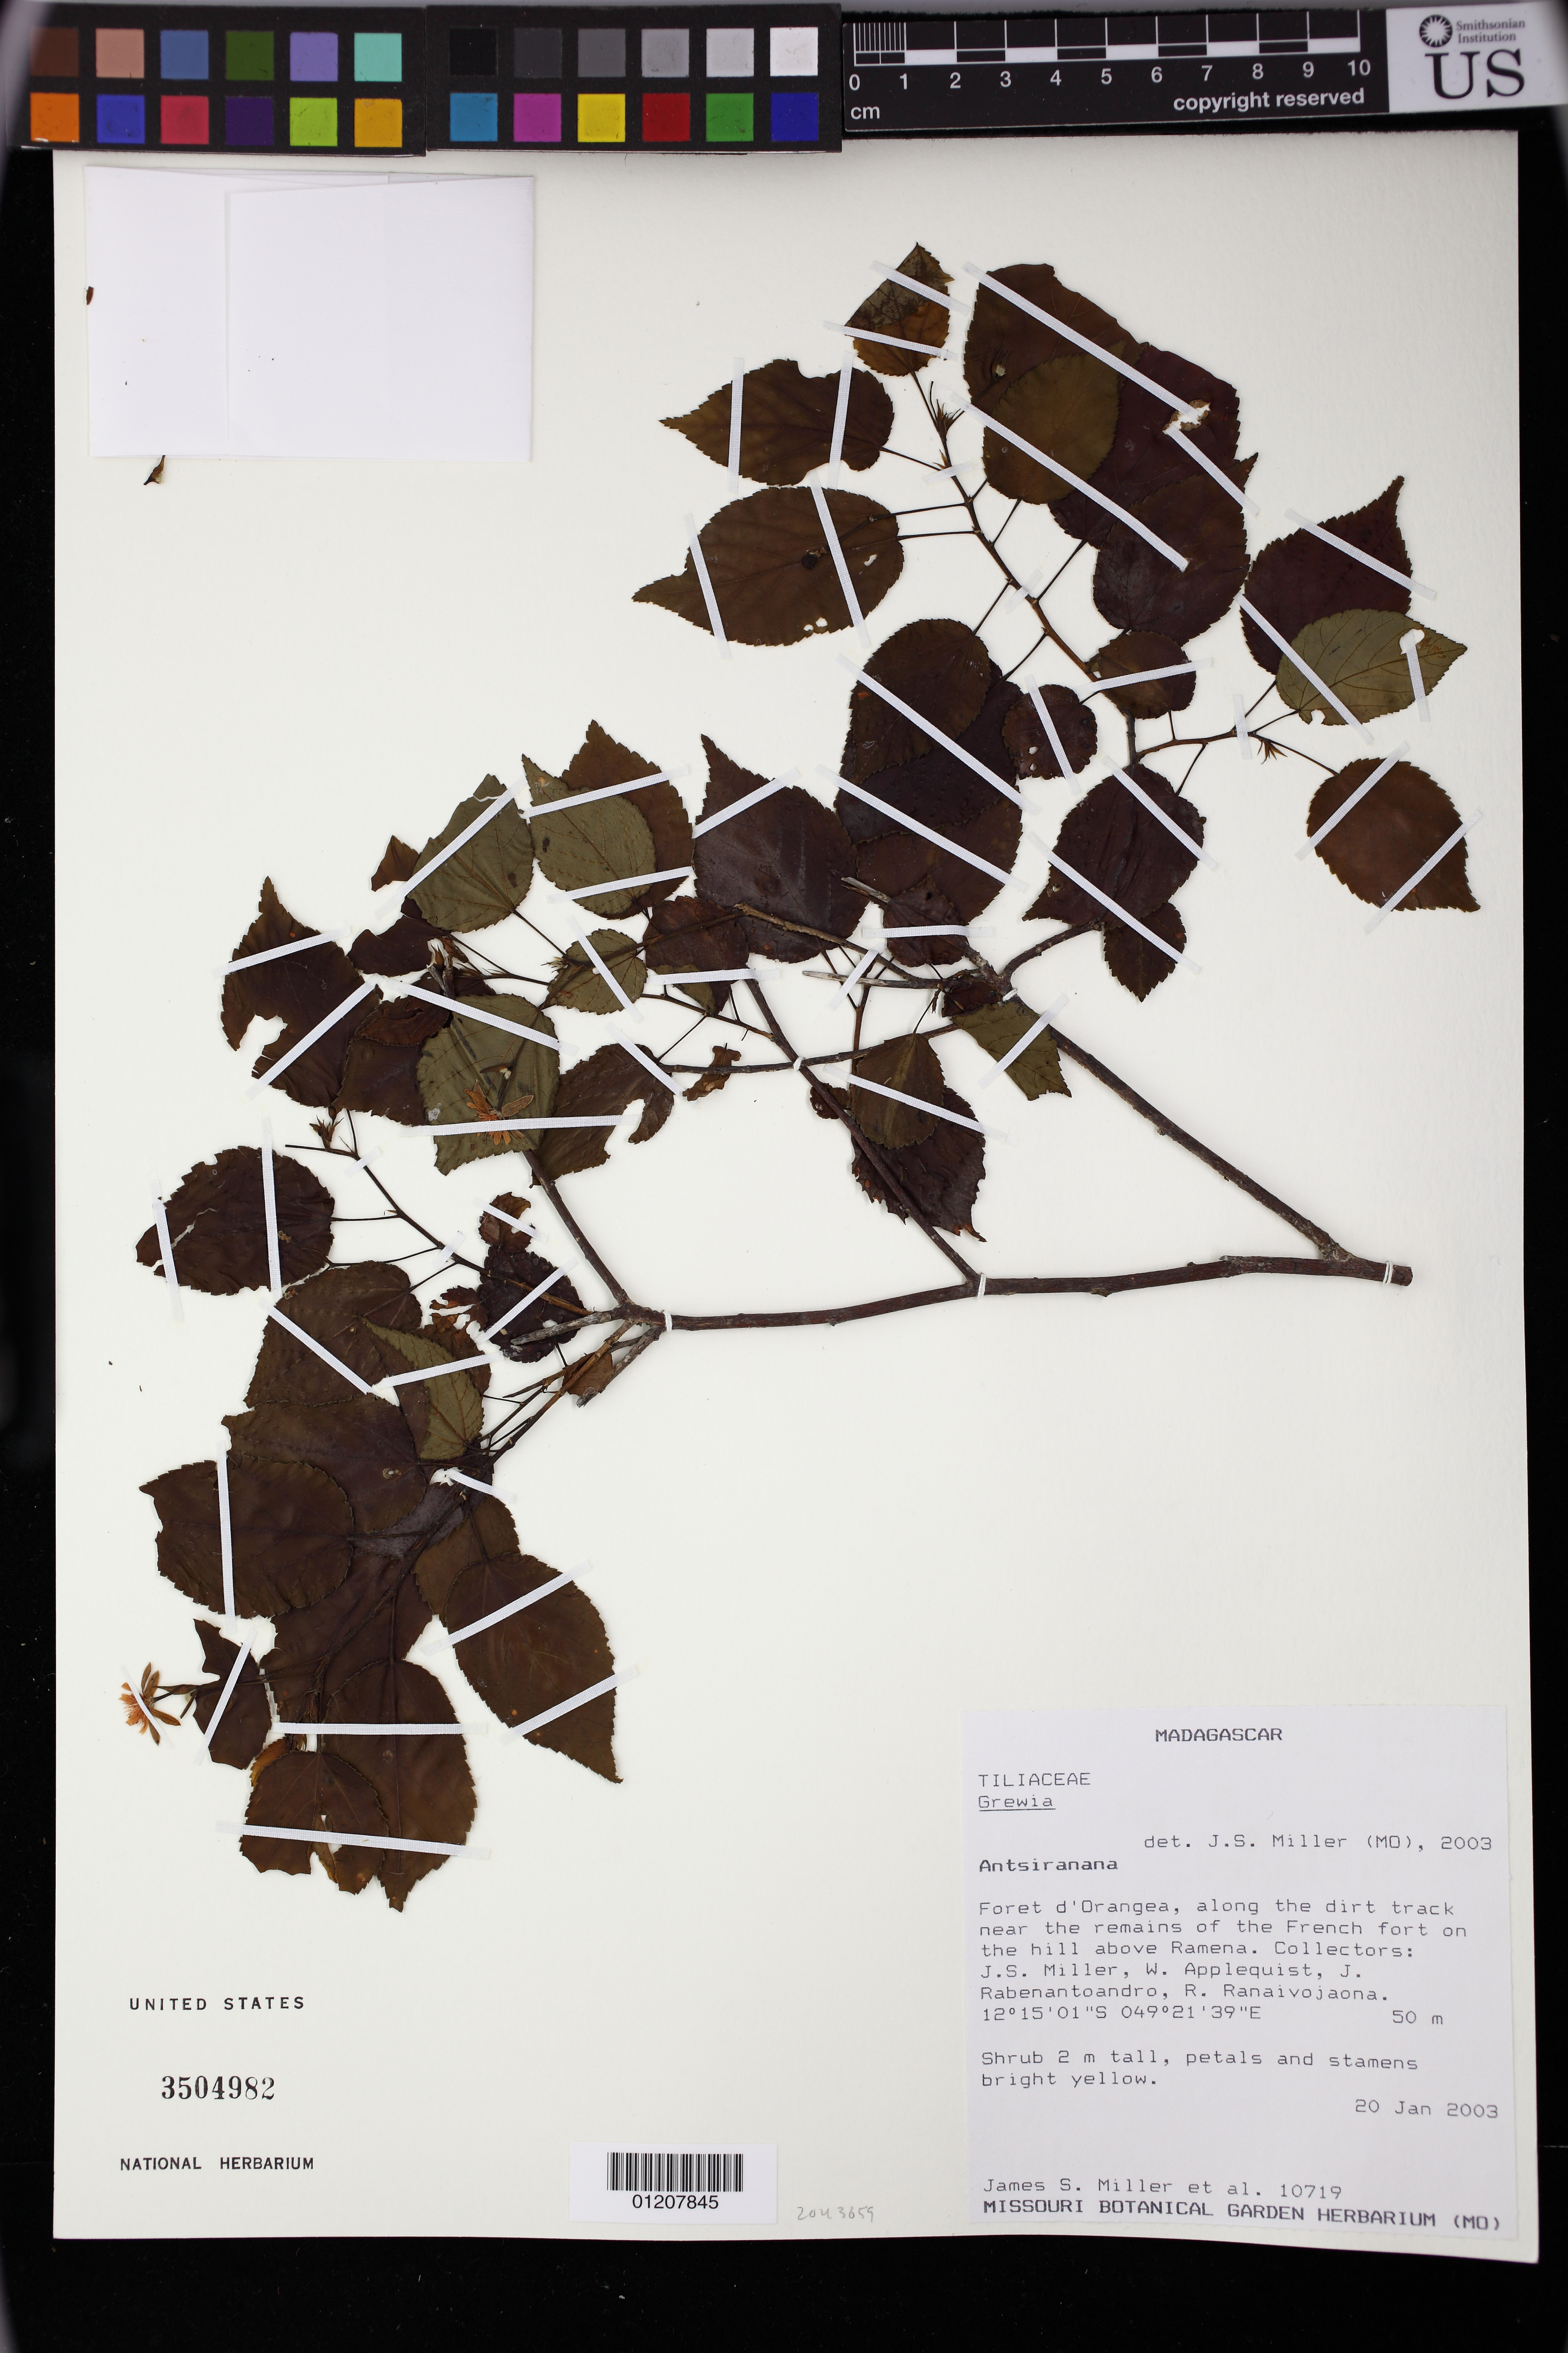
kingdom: Plantae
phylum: Tracheophyta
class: Magnoliopsida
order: Malvales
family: Malvaceae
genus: Grewia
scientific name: Grewia calvata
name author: Baker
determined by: Jourdain-Fievet, L.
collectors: J. S. Miller, W. Applequist, J. Rabenantoandro & R. Ranaivojaona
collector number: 10719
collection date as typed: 20 Jan 2003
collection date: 2003-01-20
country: Madagascar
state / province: Diana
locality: Antsiranana. Foret d'Orangea, along the dirt track near the remains of French fort on the hill abeove Ramena.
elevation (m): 50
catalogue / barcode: US 3504982